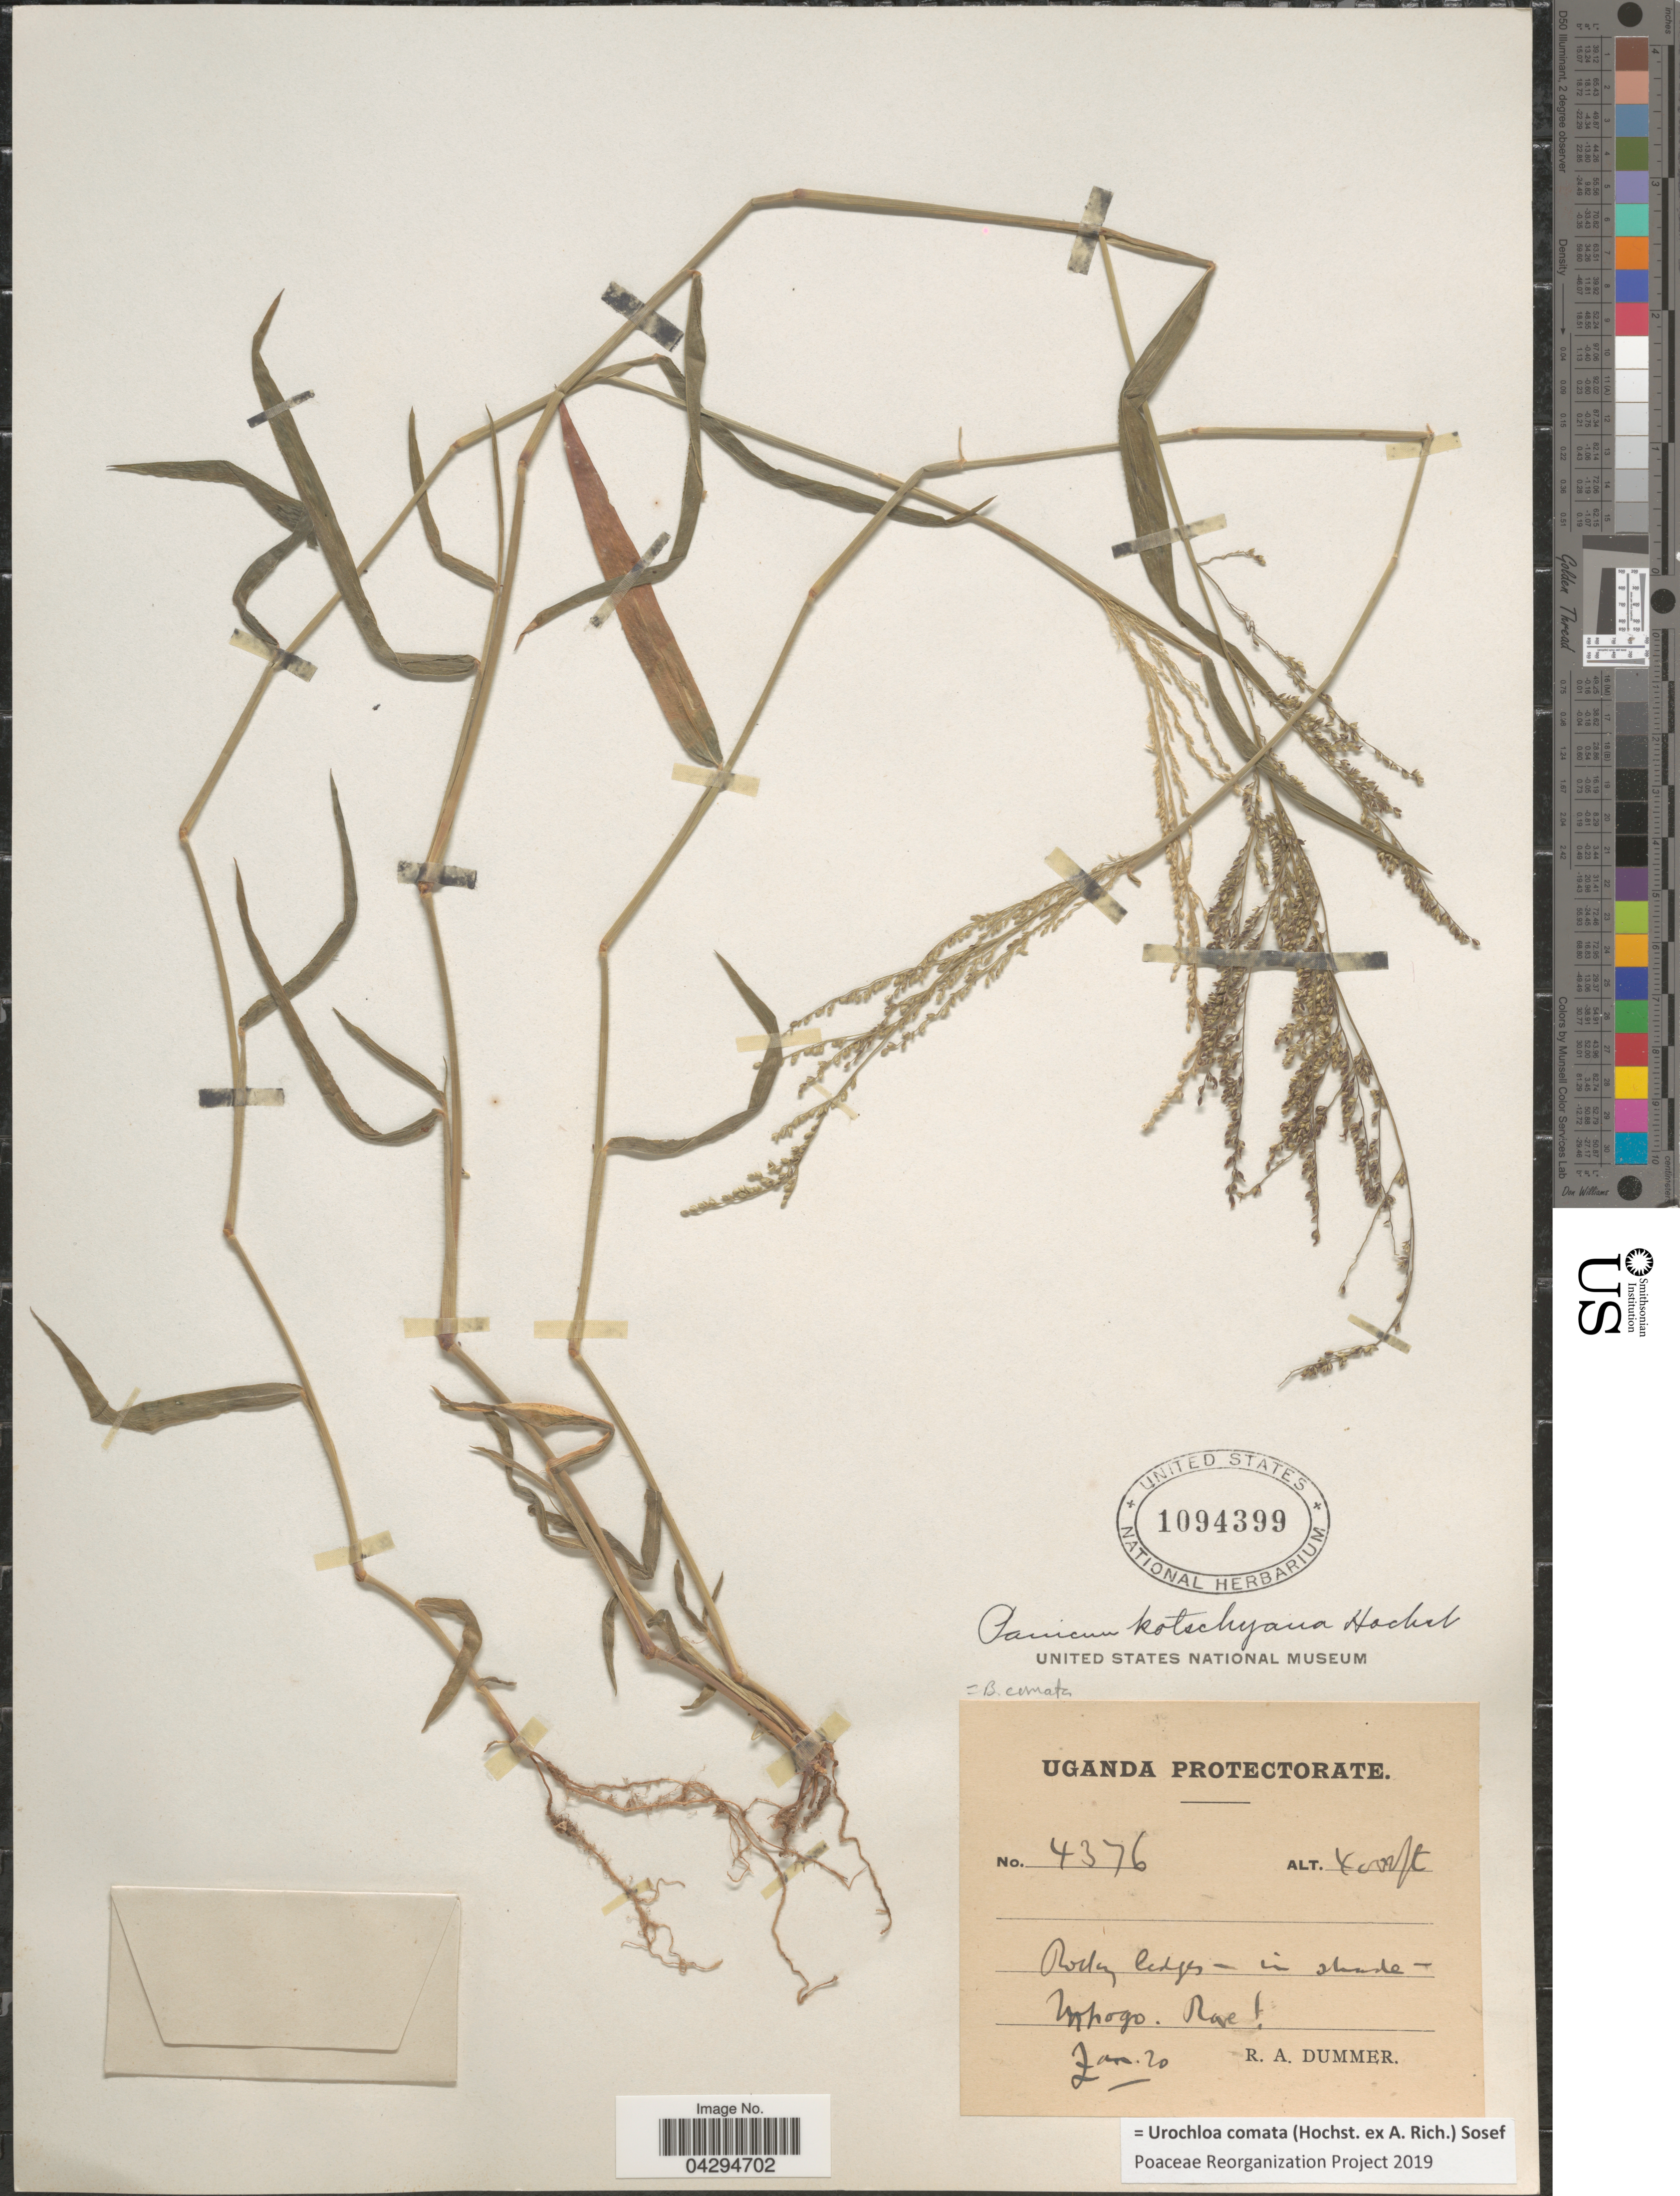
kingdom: Plantae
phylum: Tracheophyta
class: Liliopsida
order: Poales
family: Poaceae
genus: Urochloa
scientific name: Urochloa comata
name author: (Hochst. ex A. Rich.) Sosef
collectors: R. A. Dümmer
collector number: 4376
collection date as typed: Transcribed d/m/y: /1/20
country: Uganda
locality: Uganda Protectorate. Mpogo.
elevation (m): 1219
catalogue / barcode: US 1094399